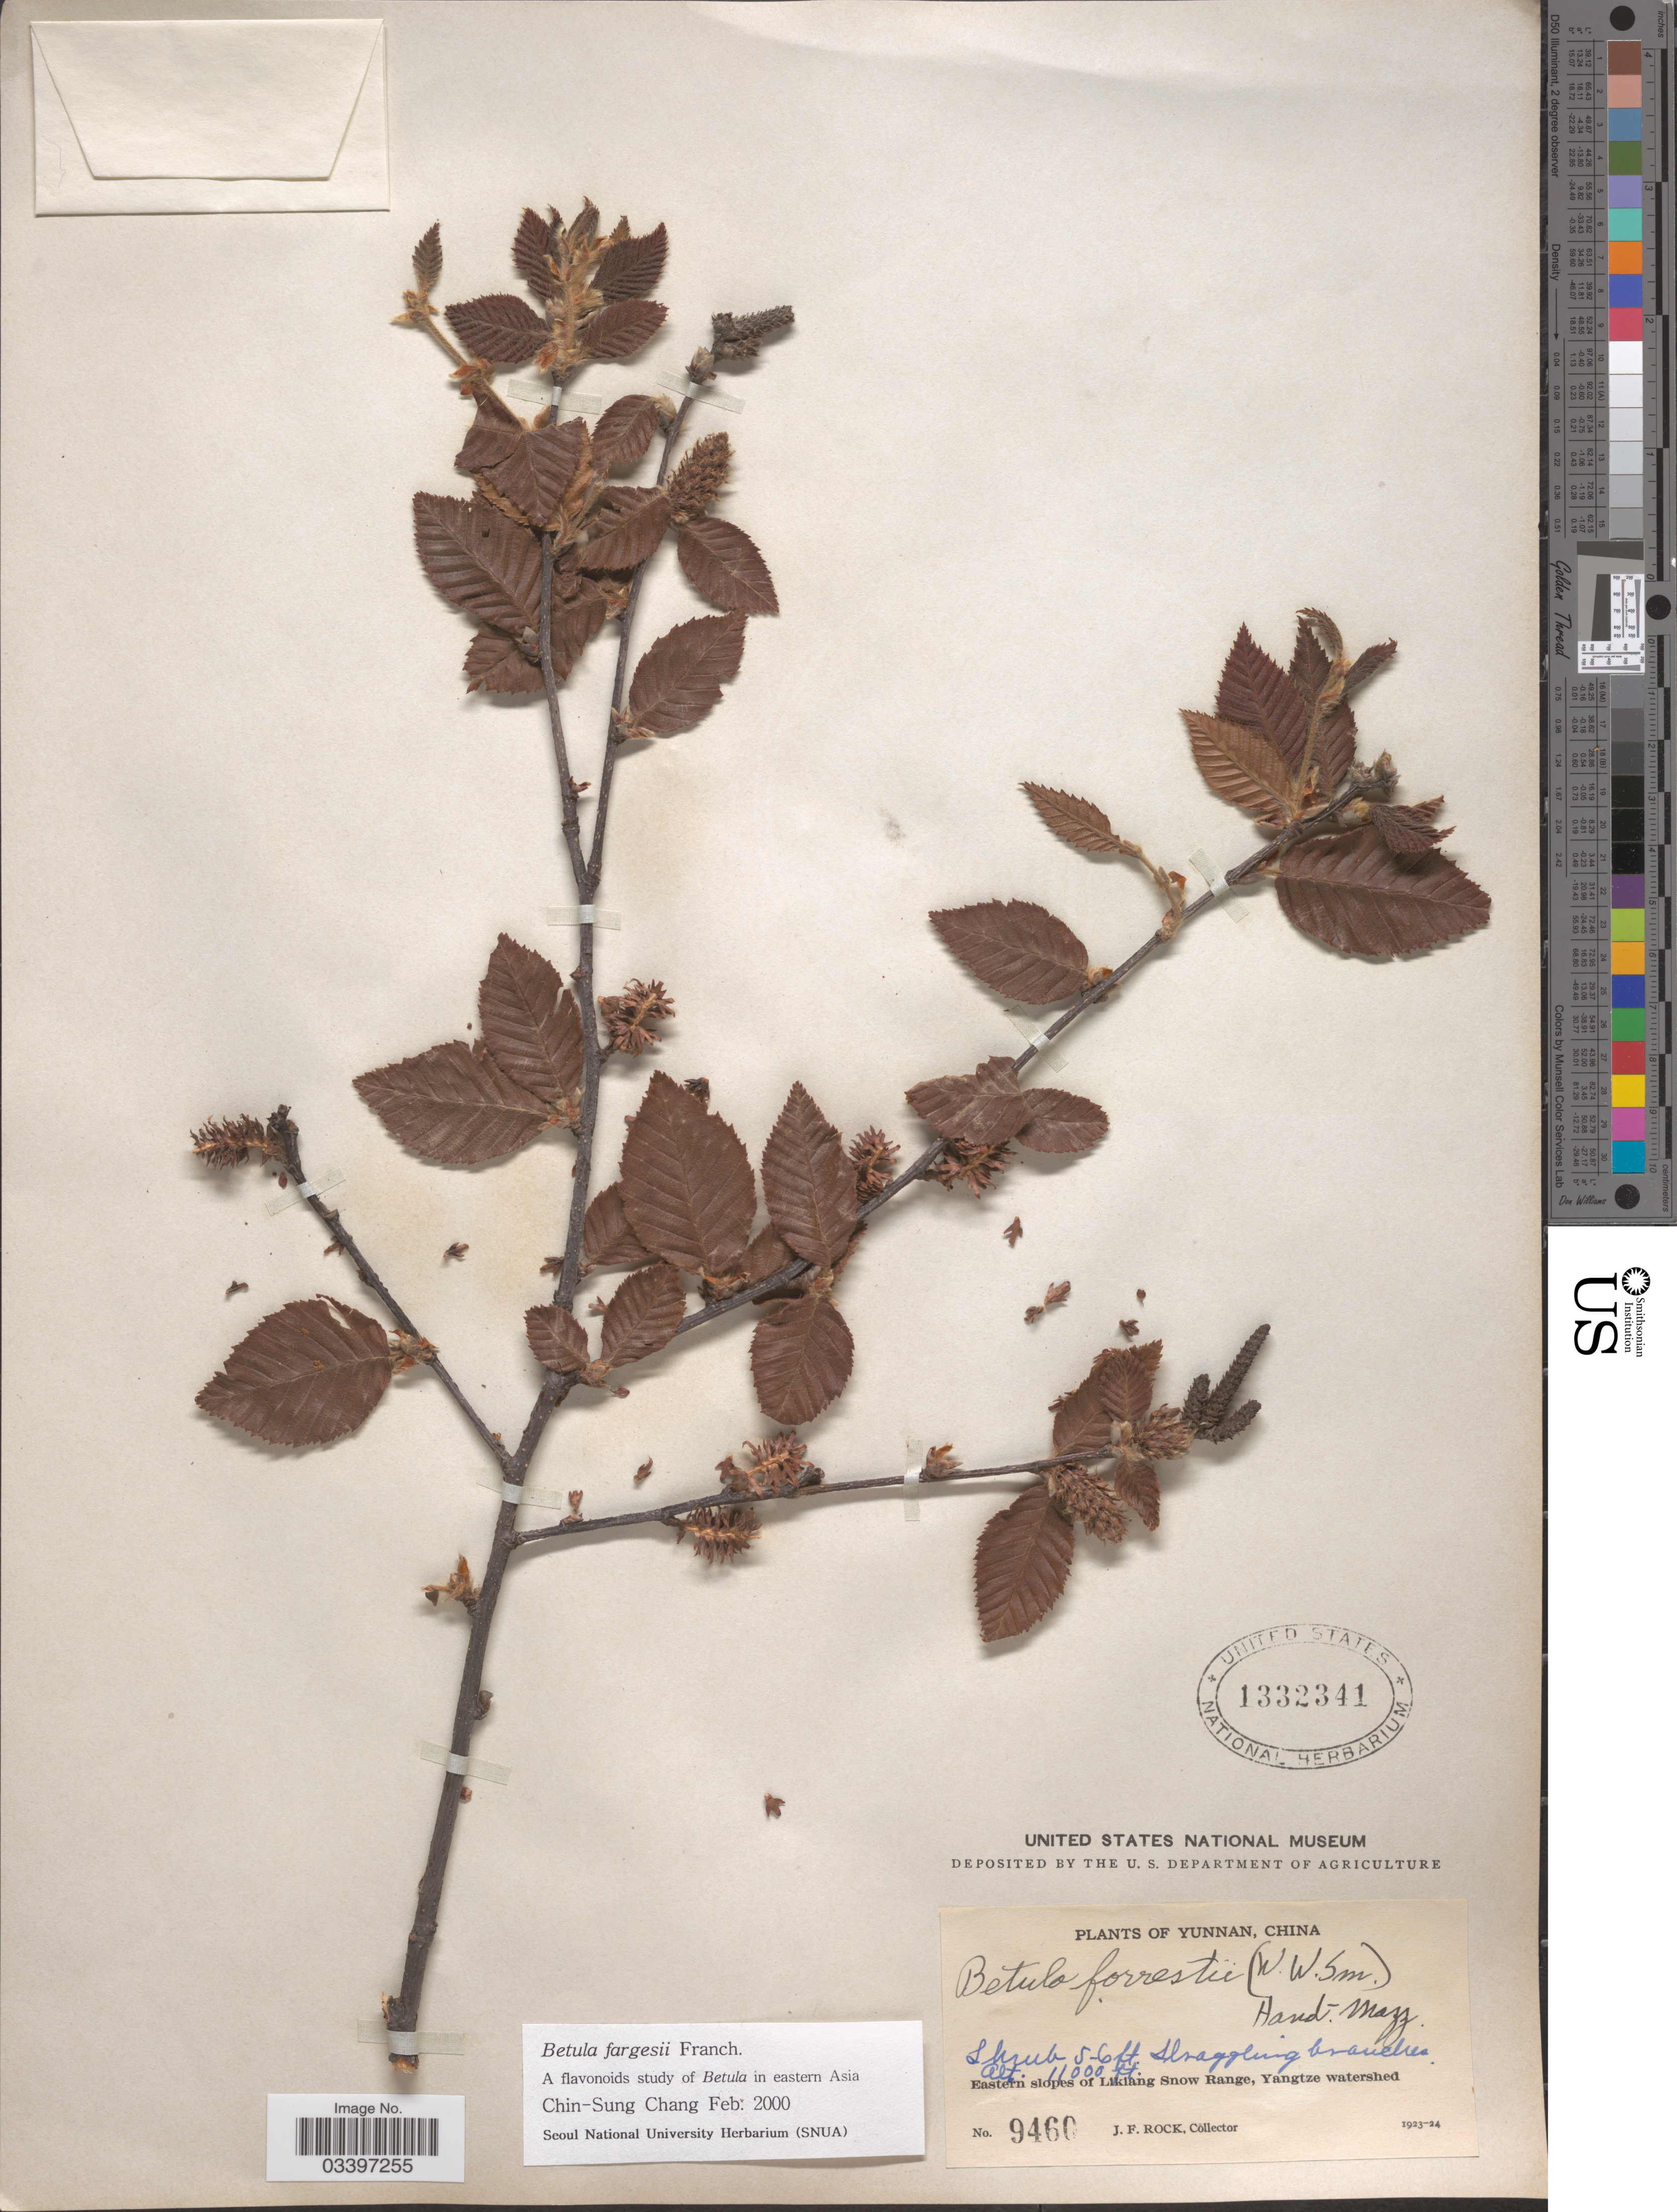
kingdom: Plantae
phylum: Tracheophyta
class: Magnoliopsida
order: Fagales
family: Betulaceae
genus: Betula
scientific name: Betula fargesii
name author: Franch.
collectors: J. Rock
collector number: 9460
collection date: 1923/1924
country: China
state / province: Yunnan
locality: Eastern slopes of Likiang Snow Range, Yangtze watershed.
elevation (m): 3353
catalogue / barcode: US 1332341